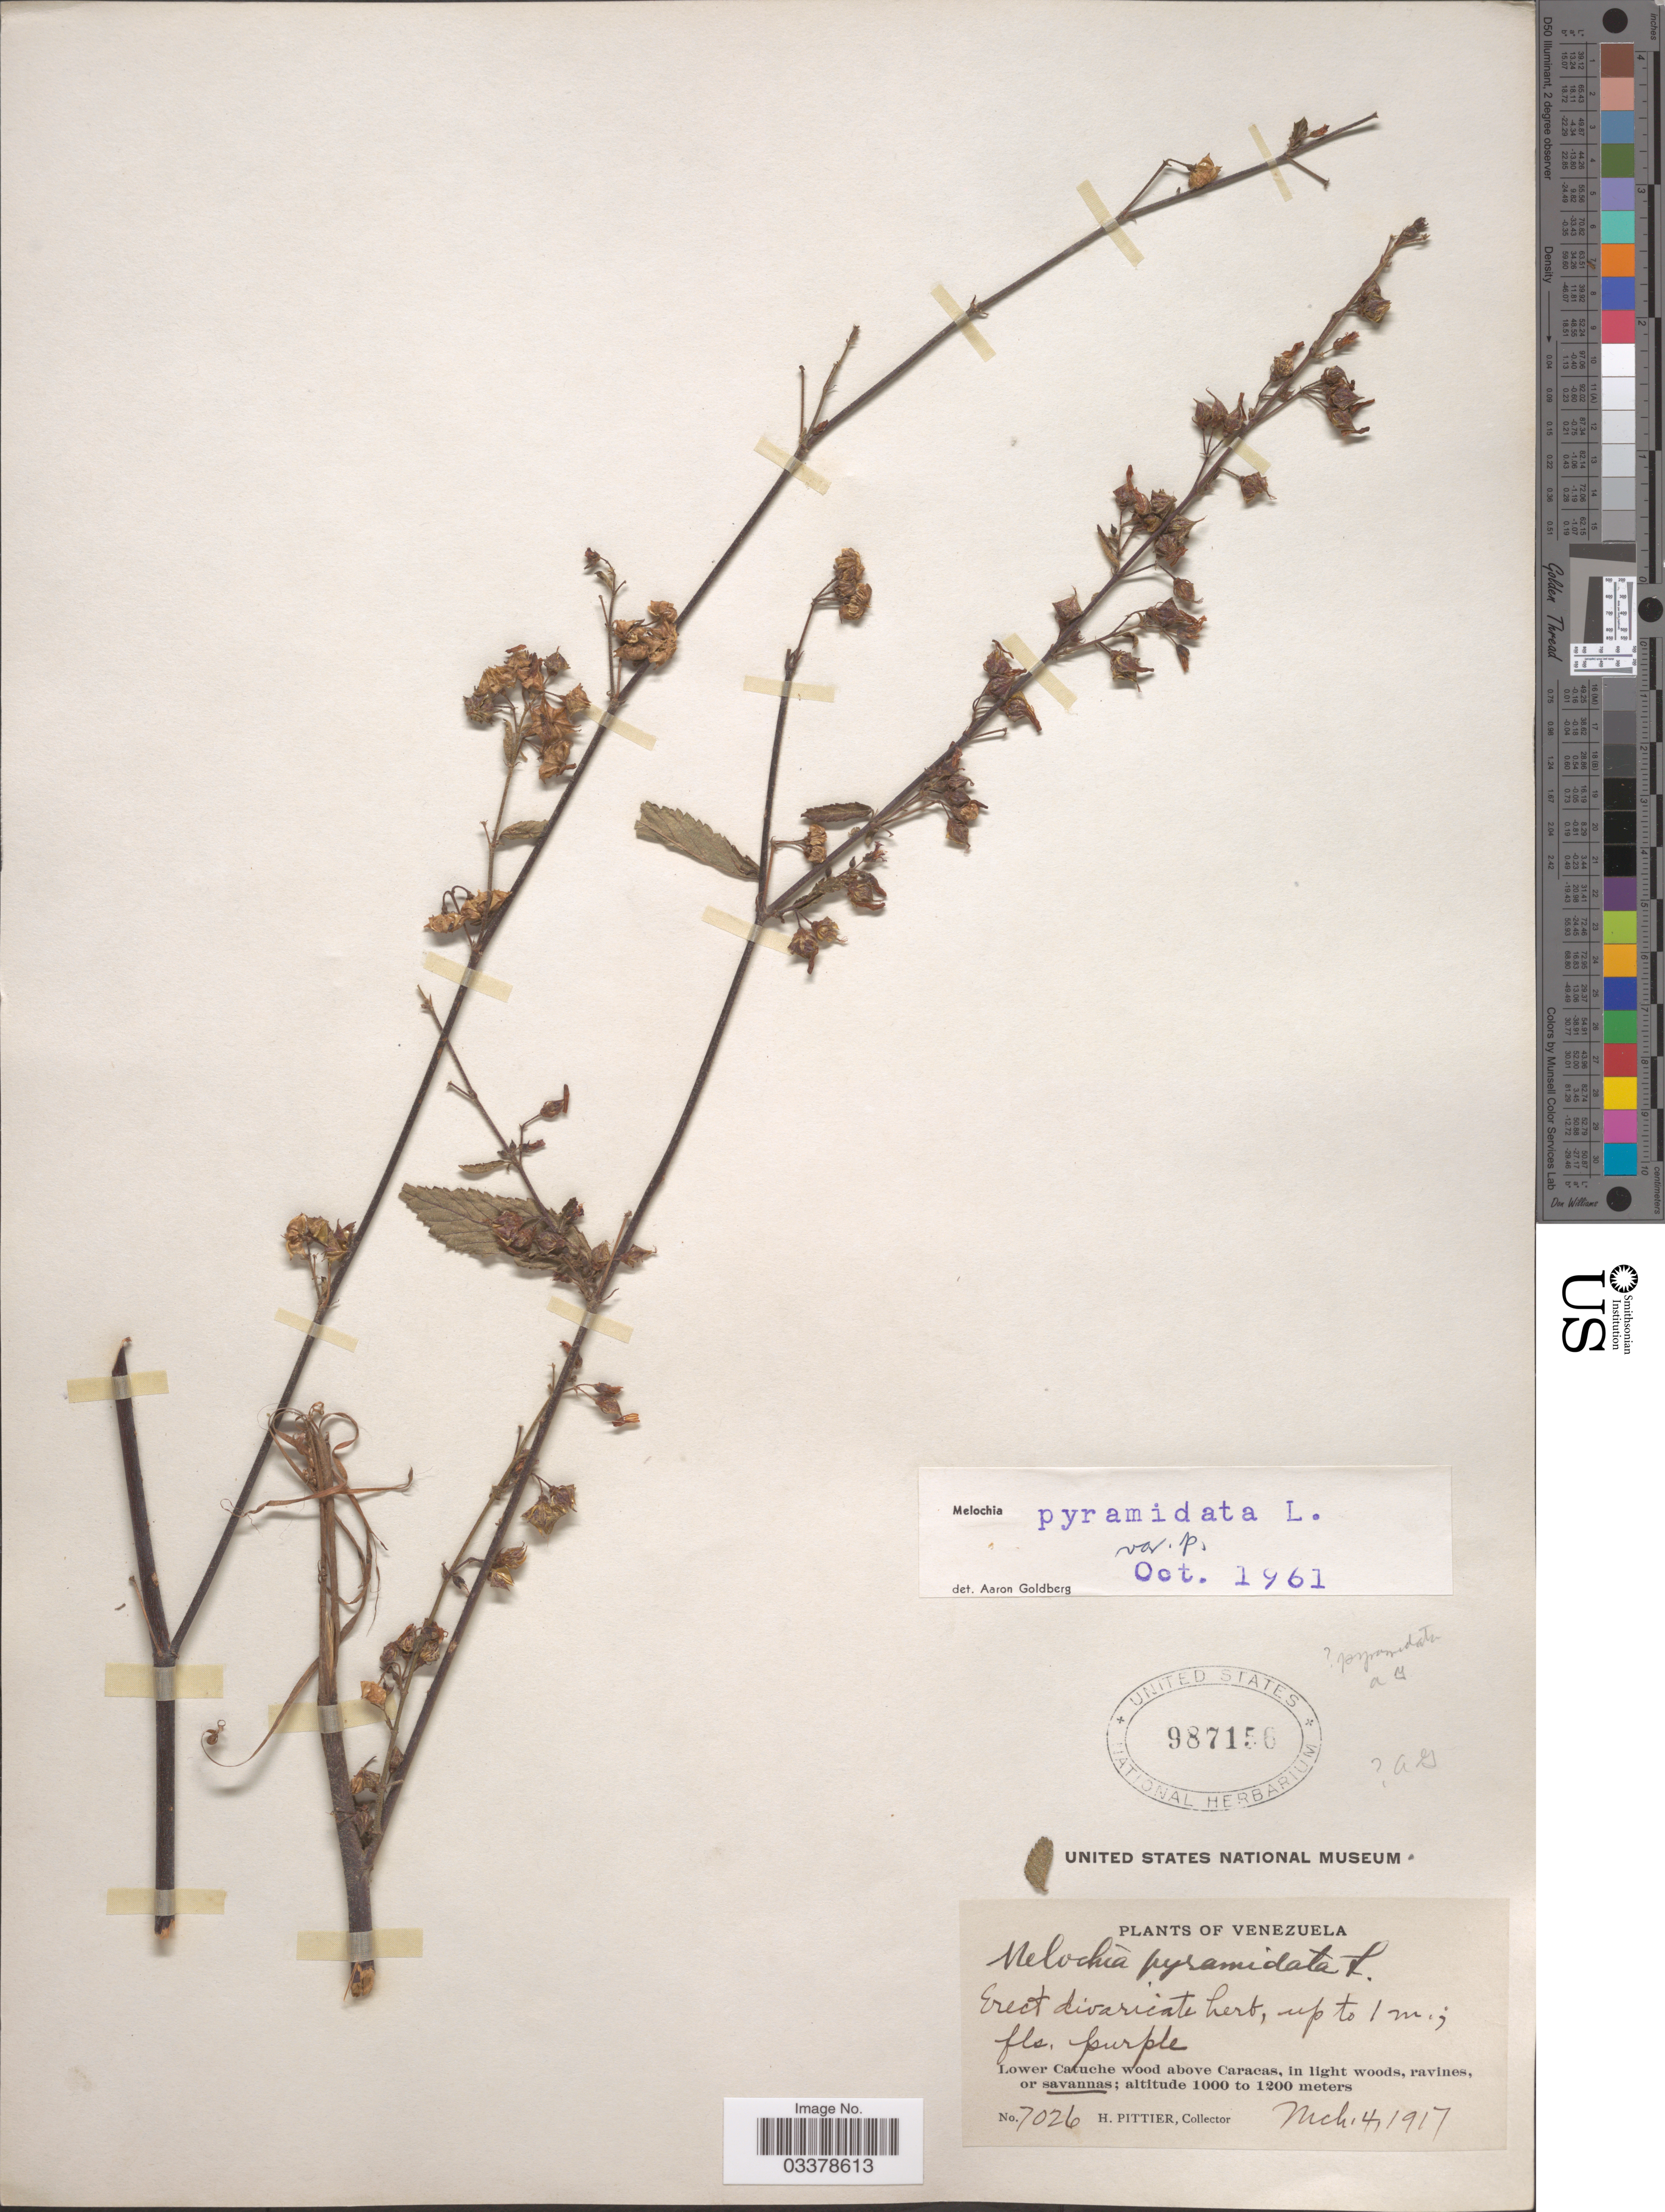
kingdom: Plantae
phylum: Tracheophyta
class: Magnoliopsida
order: Malvales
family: Malvaceae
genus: Melochia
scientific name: Melochia pyramidata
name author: L.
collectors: H. F. Pittier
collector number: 7026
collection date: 1917-03-04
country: Venezuela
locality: Lower Catuche wood above Caracas, in light woods, ravines, or savannas.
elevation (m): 100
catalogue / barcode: US 987156